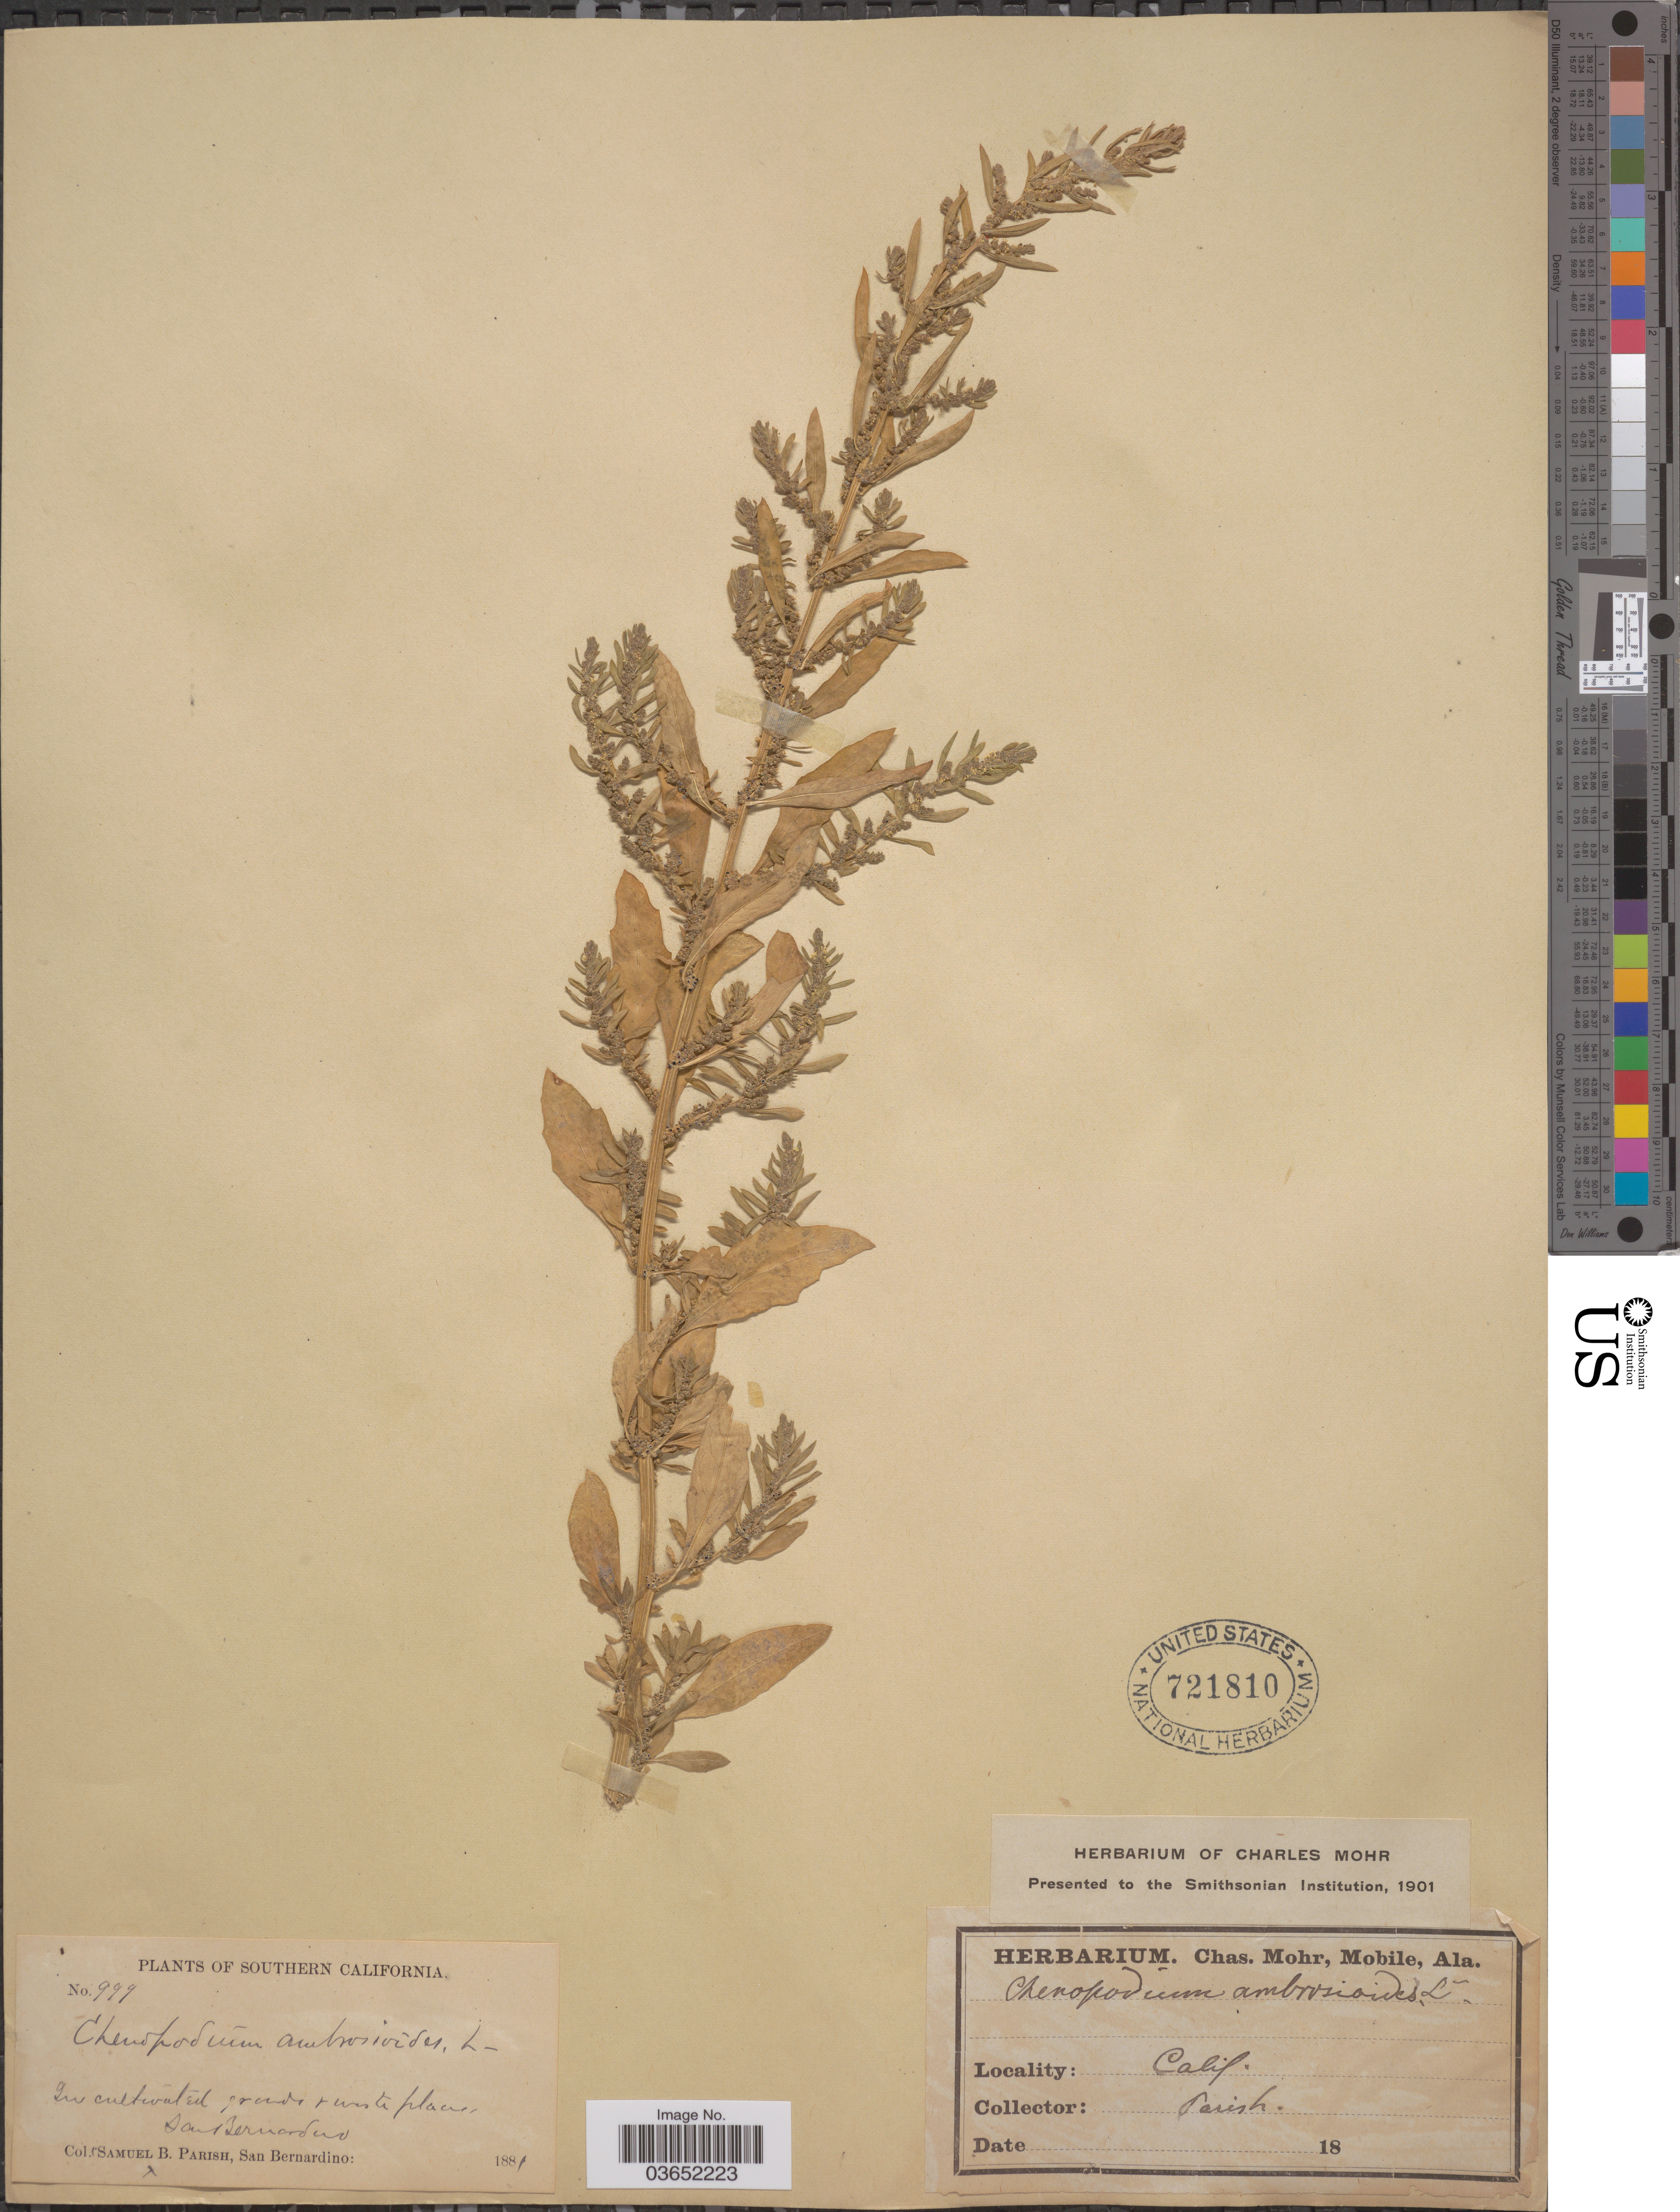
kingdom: Plantae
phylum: Tracheophyta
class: Magnoliopsida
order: Caryophyllales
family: Amaranthaceae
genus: Chenopodium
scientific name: Chenopodium ambrosioides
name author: L.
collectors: S. B. Parish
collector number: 999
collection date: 1881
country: United States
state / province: California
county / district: San Bernardino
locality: Southern California. San Bernardino.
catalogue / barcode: US 721810